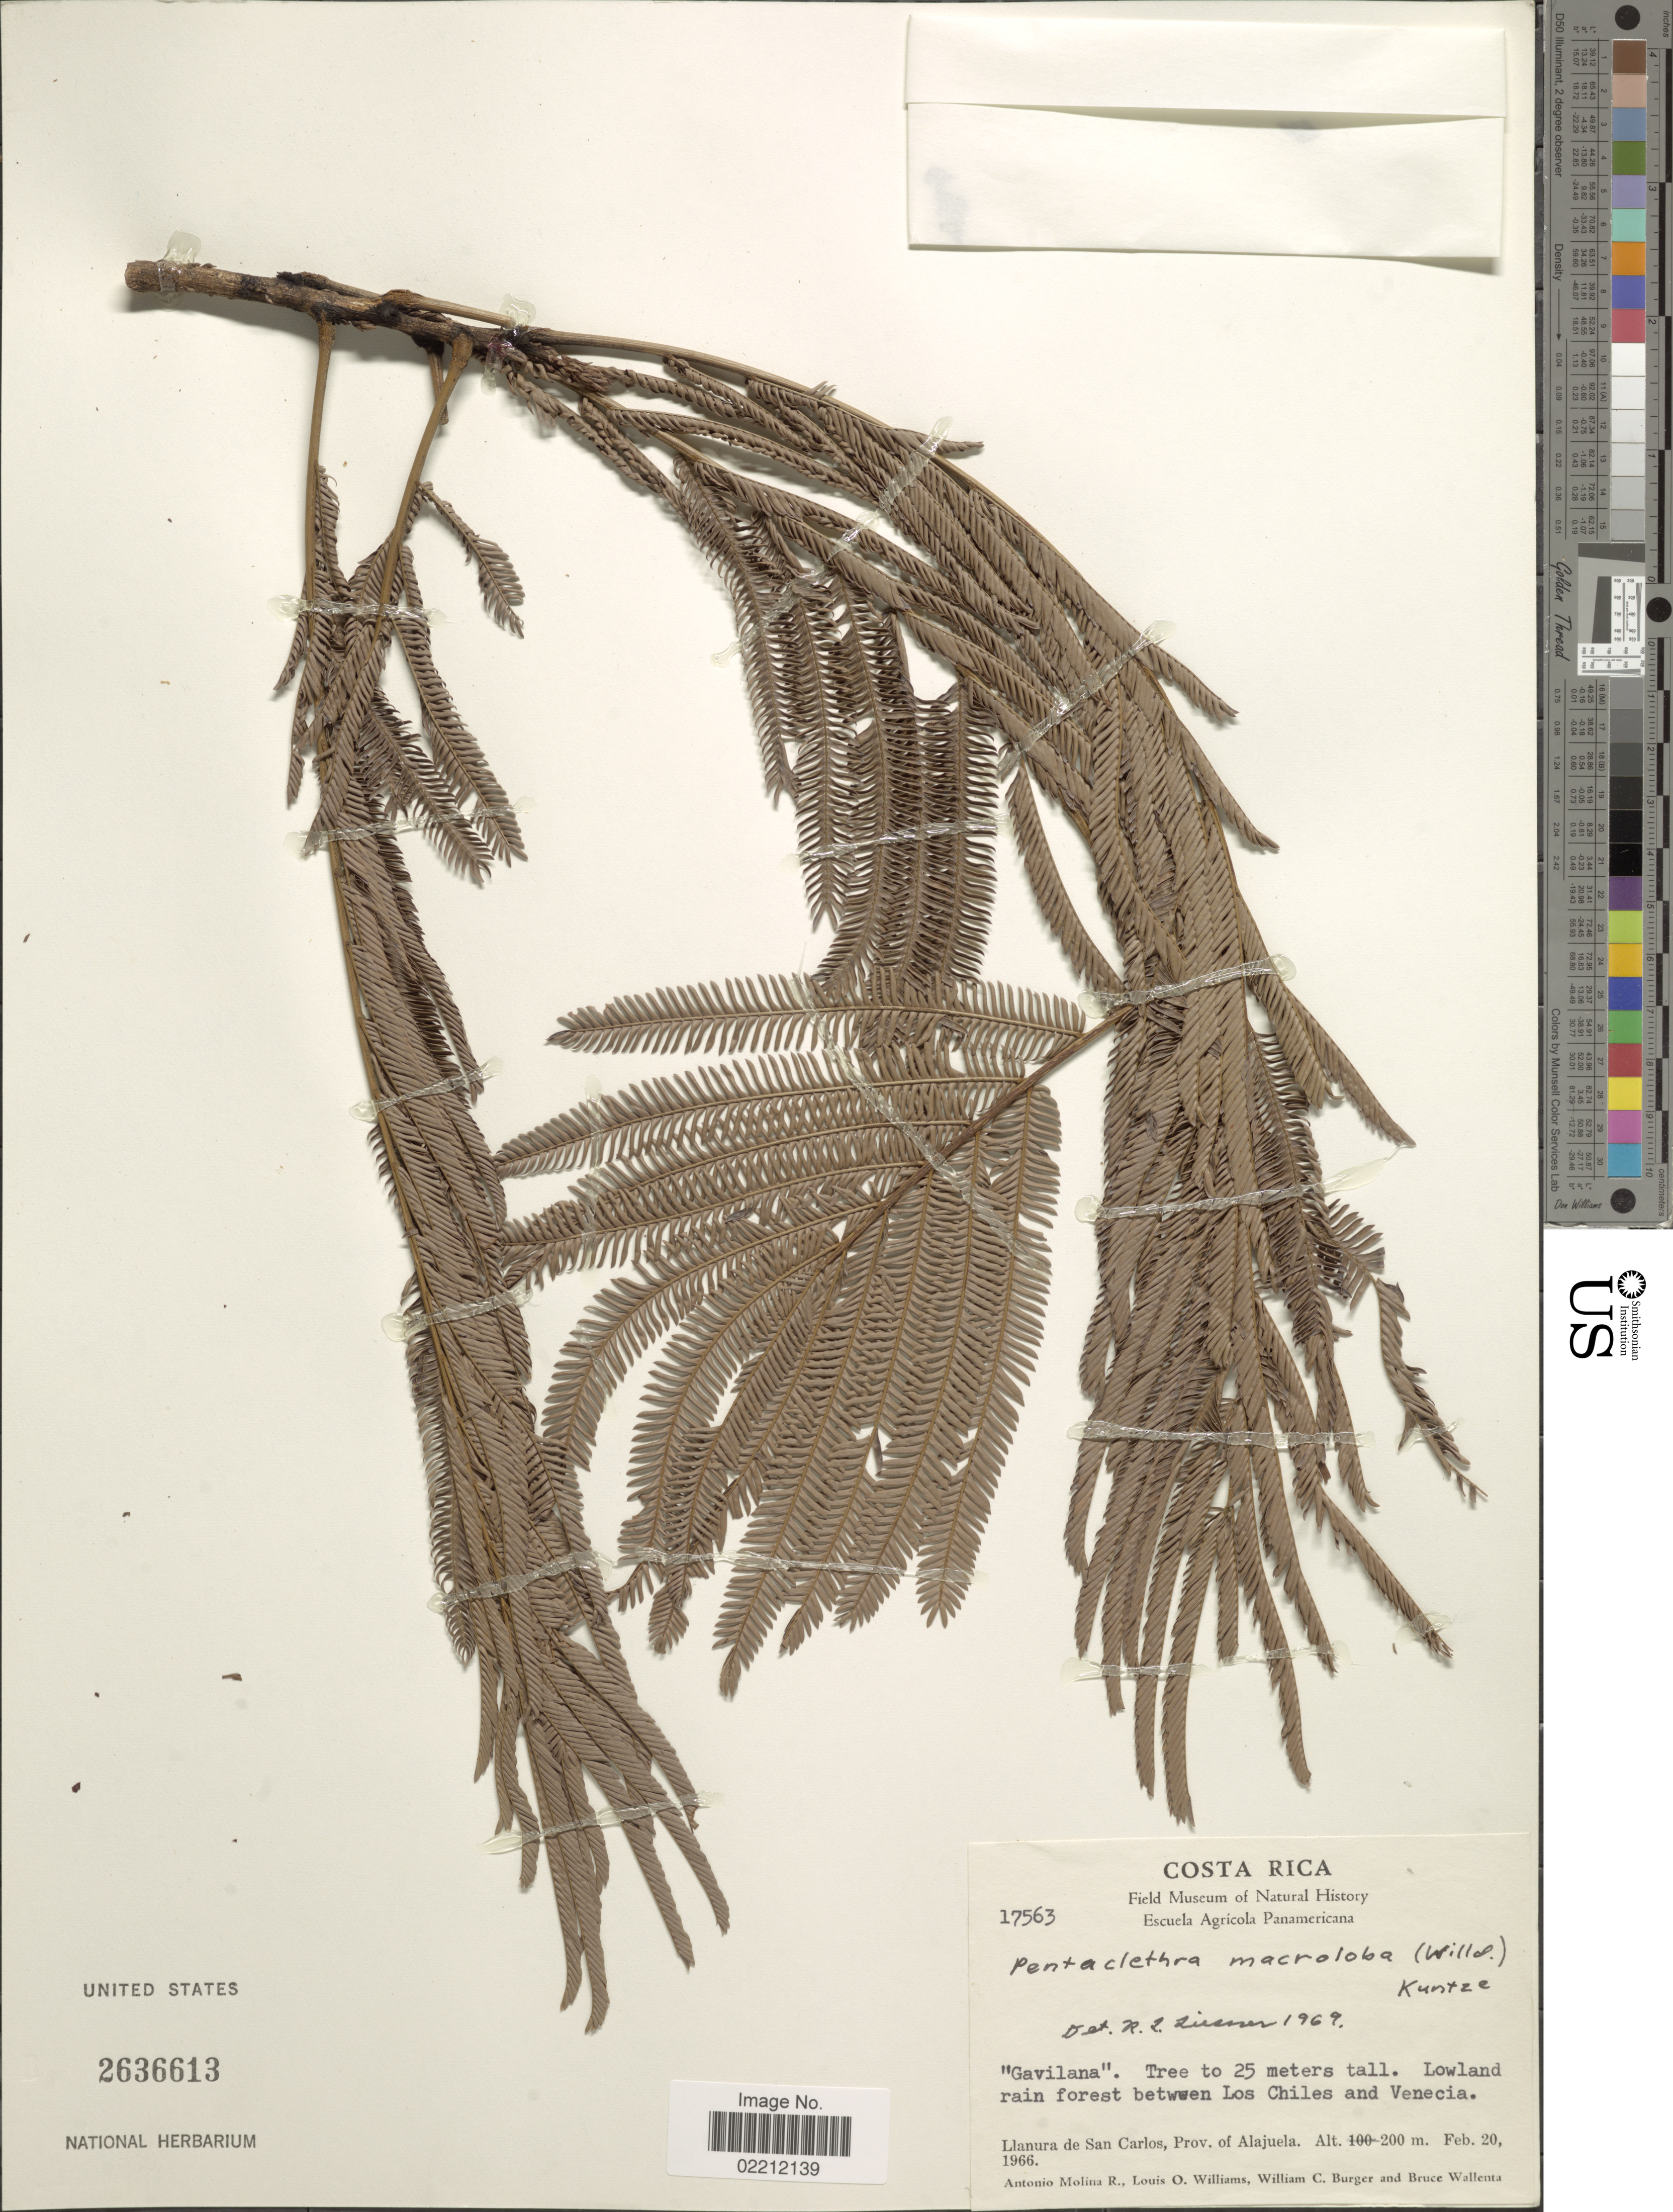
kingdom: Plantae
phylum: Tracheophyta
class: Magnoliopsida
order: Fabales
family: Fabaceae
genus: Pentaclethra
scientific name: Pentaclethra macroloba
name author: (Willd.) Kuntze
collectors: A. Molina R., L. O. Williams, W. Burger & B. Wallenta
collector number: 17563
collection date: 1966-02-20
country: Costa Rica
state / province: Alajuela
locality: Llanura de San Carlos, Prov. Alajuela.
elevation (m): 200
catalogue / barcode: US 2636613